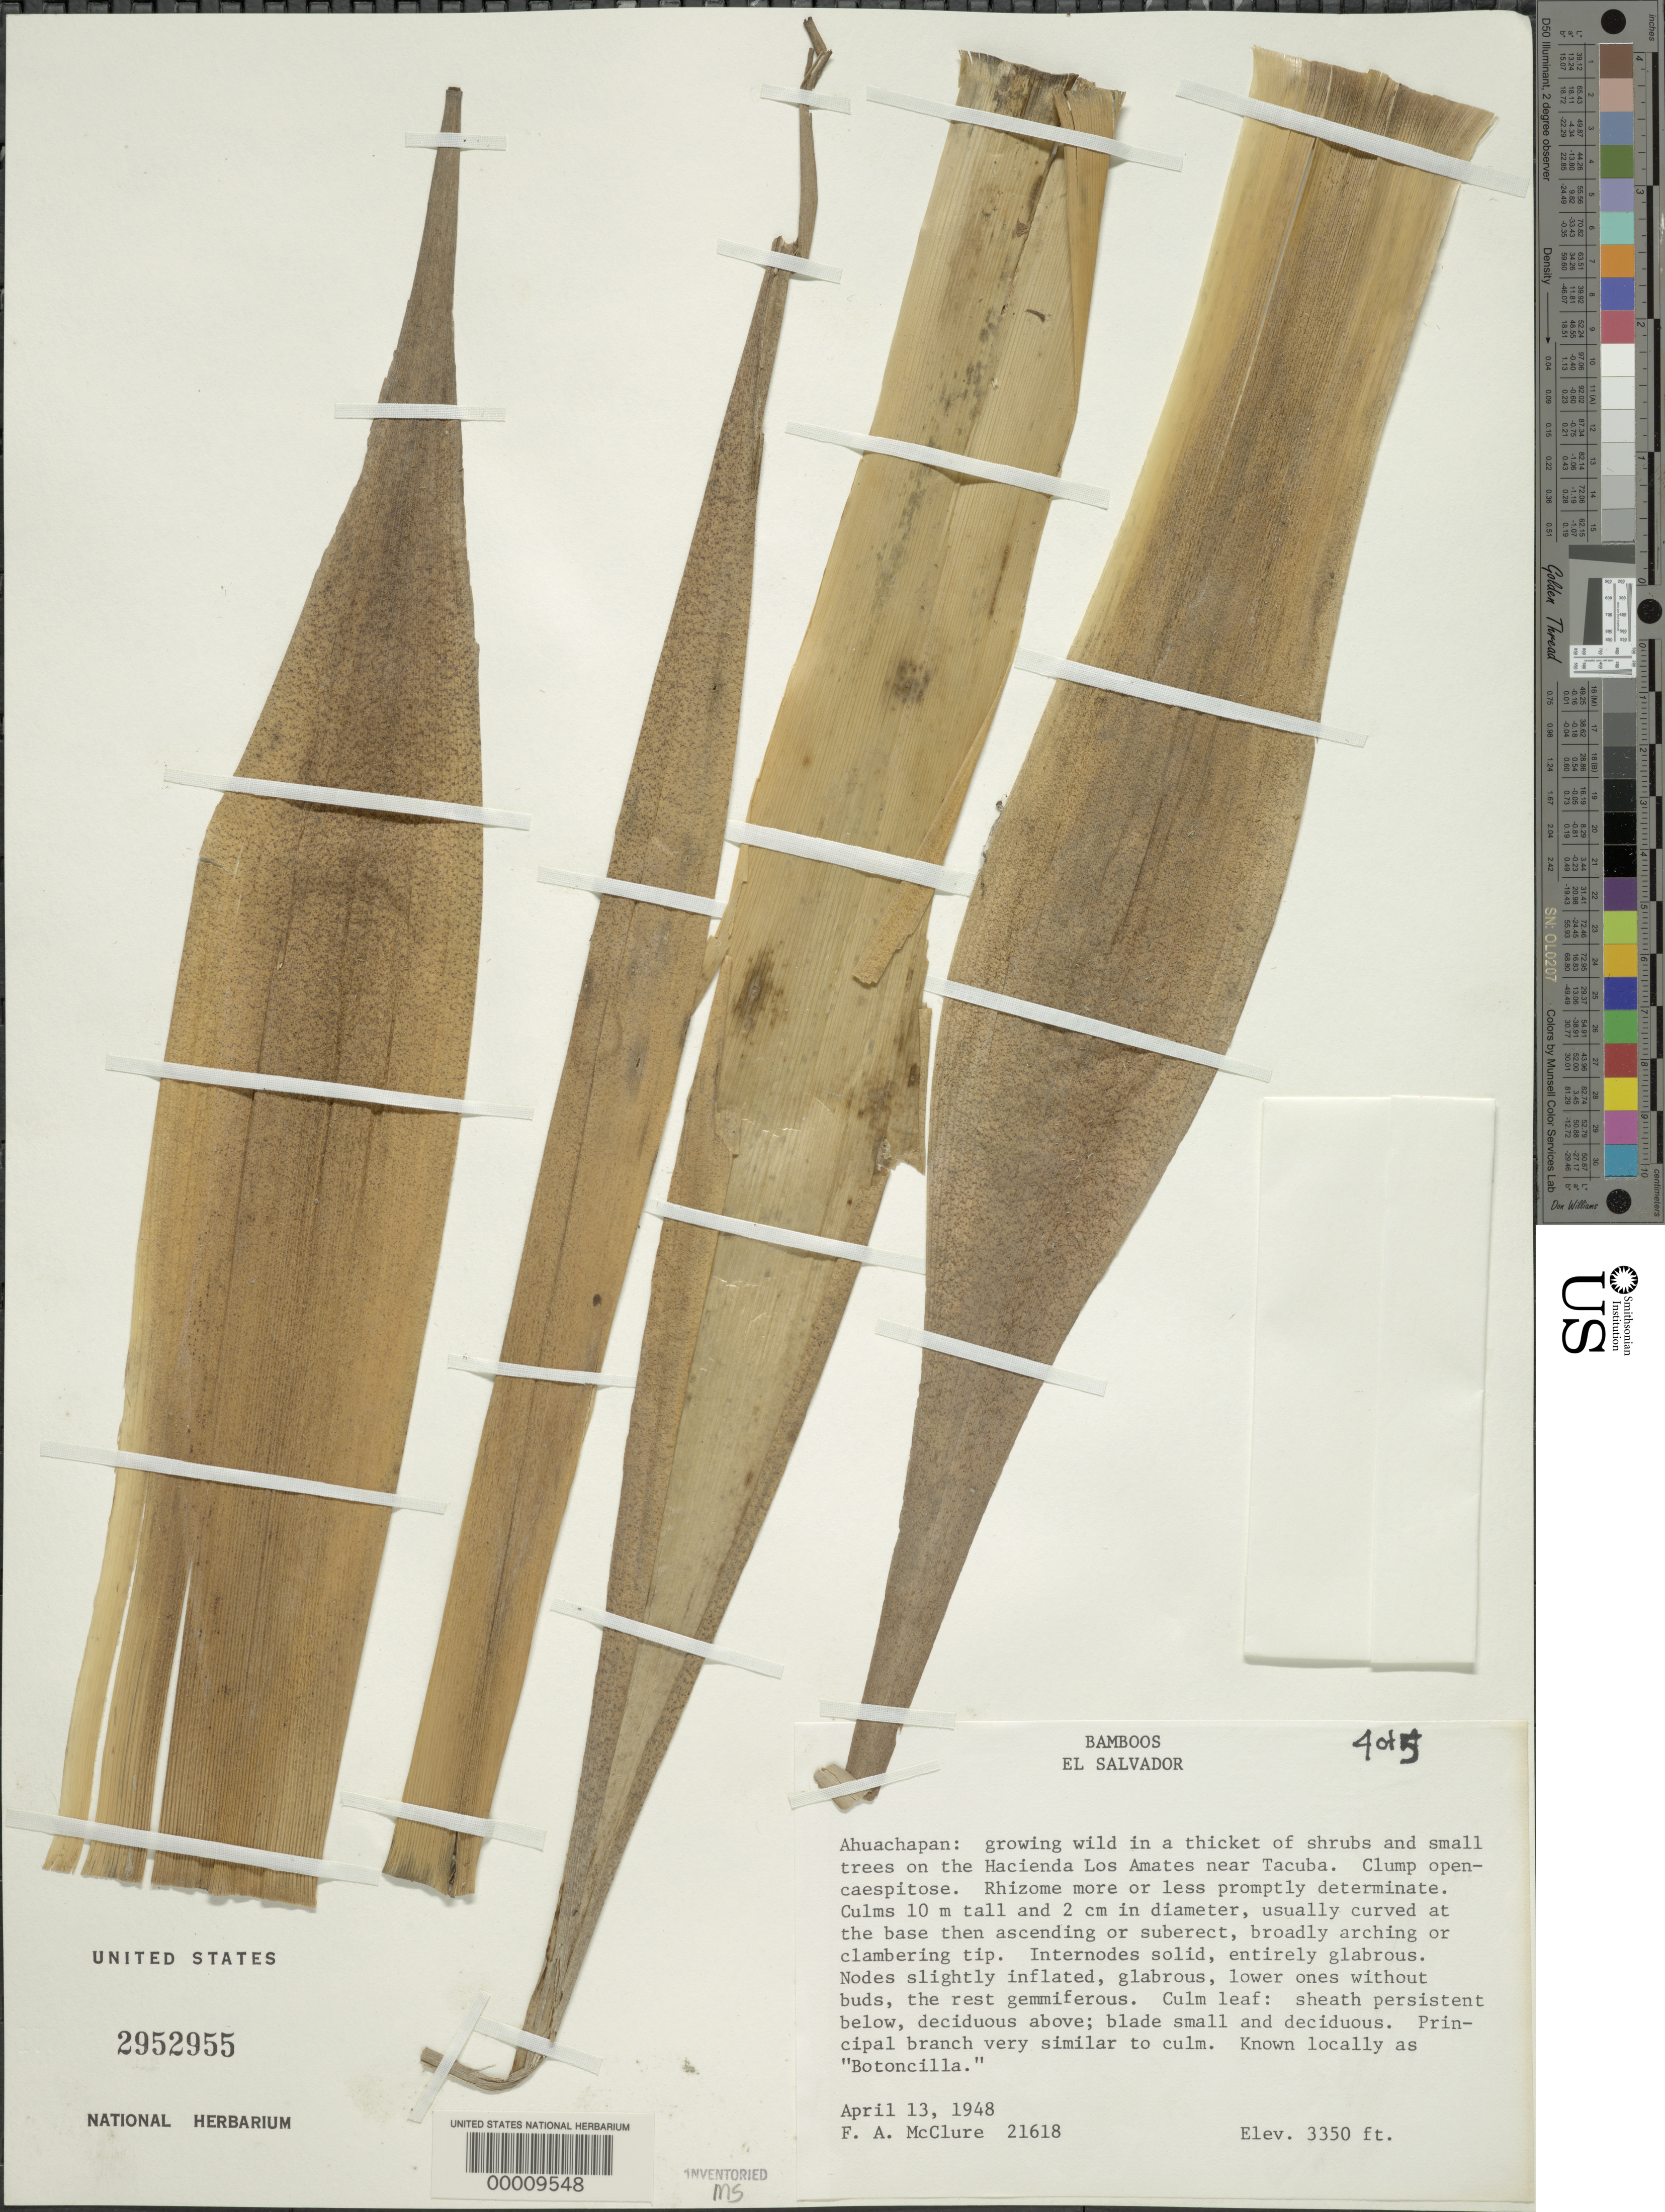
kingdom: Plantae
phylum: Tracheophyta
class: Liliopsida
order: Poales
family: Poaceae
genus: Chusquea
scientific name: Chusquea coronalis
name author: Soderstr. & C. E. Calderón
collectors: F. A. McClure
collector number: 21618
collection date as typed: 13 Apr 1948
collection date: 1948-04-13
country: El Salvador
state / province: Ahuachapán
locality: Haclenda los amates, tacuba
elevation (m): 1021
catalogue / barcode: US 2952955